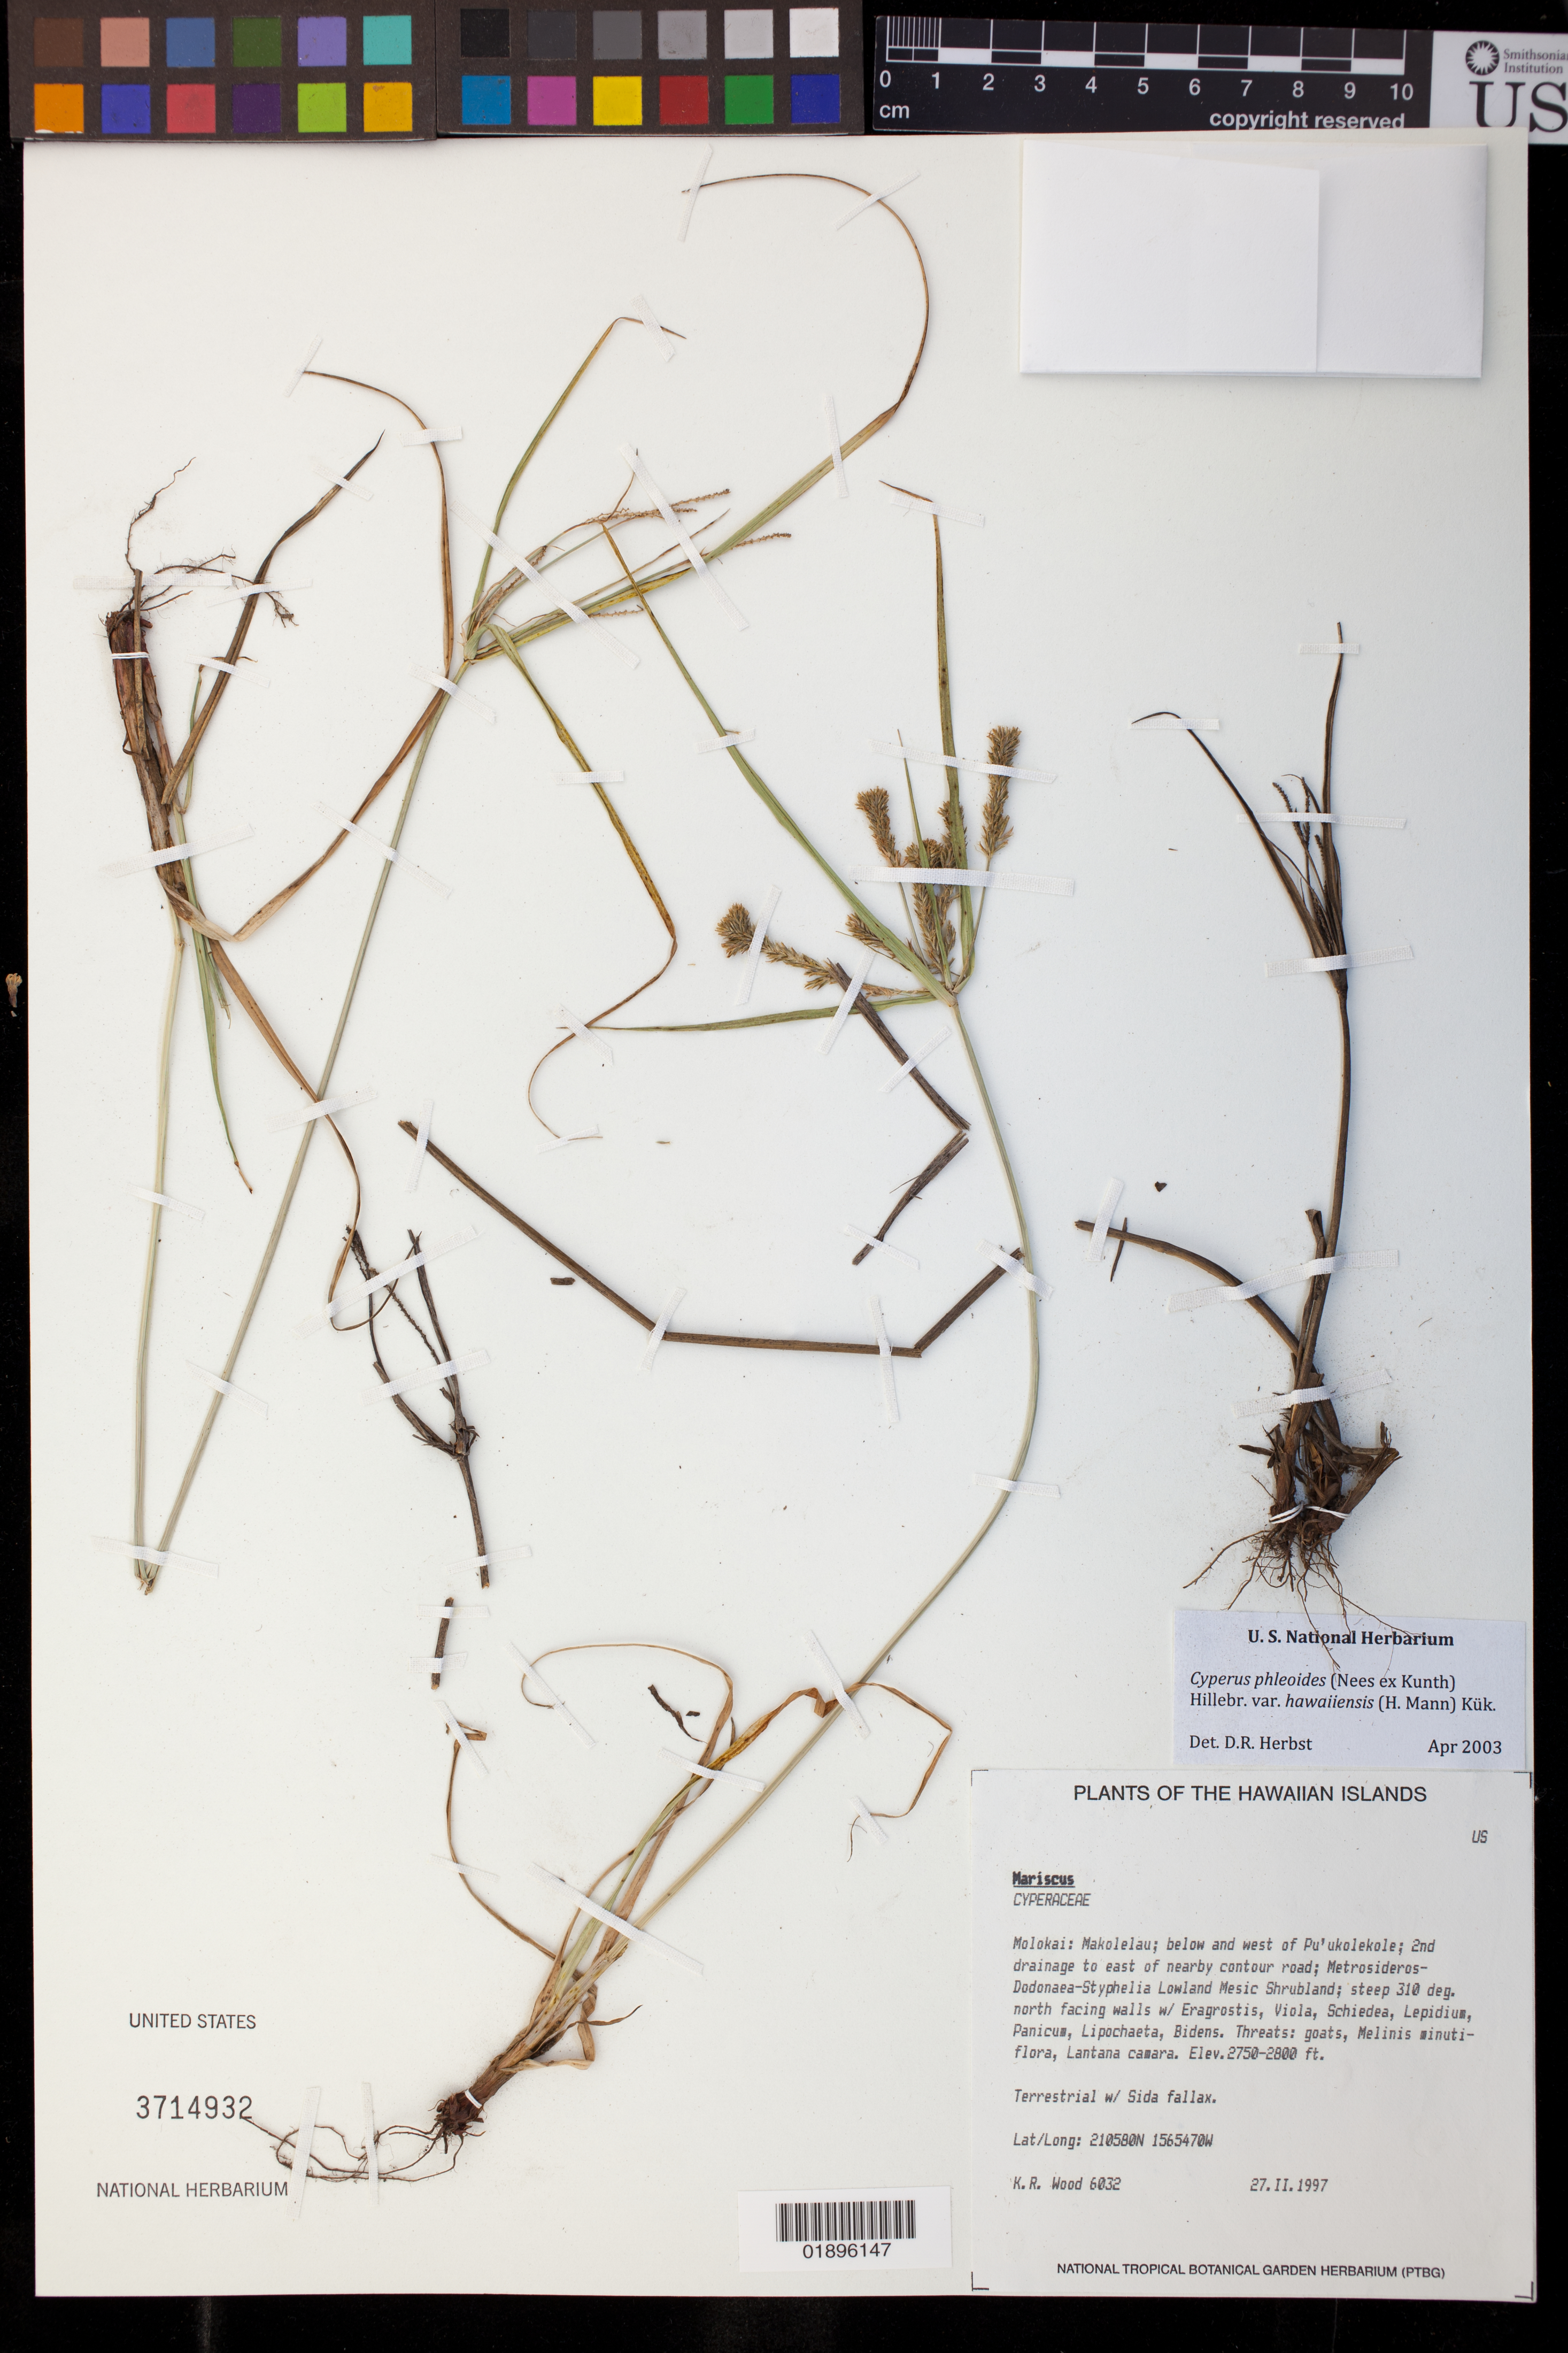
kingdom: Plantae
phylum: Tracheophyta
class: Liliopsida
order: Poales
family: Cyperaceae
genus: Cyperus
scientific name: Cyperus fauriei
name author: Kük.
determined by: Strong, Mark T., (BOT), Smithsonian Institution - National Museum of Natural History (UNITED STATES)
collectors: K. R. Wood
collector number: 6032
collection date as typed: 27 Feb 1997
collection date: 1997-02-27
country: United States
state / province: Hawaii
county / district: Maui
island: Moloka'i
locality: Makolelau; below and W of Pu'ukolekole; 2nd drainage to E of nearby contour road.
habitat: Lowland mesic shrubland.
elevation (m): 838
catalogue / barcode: US 3714932